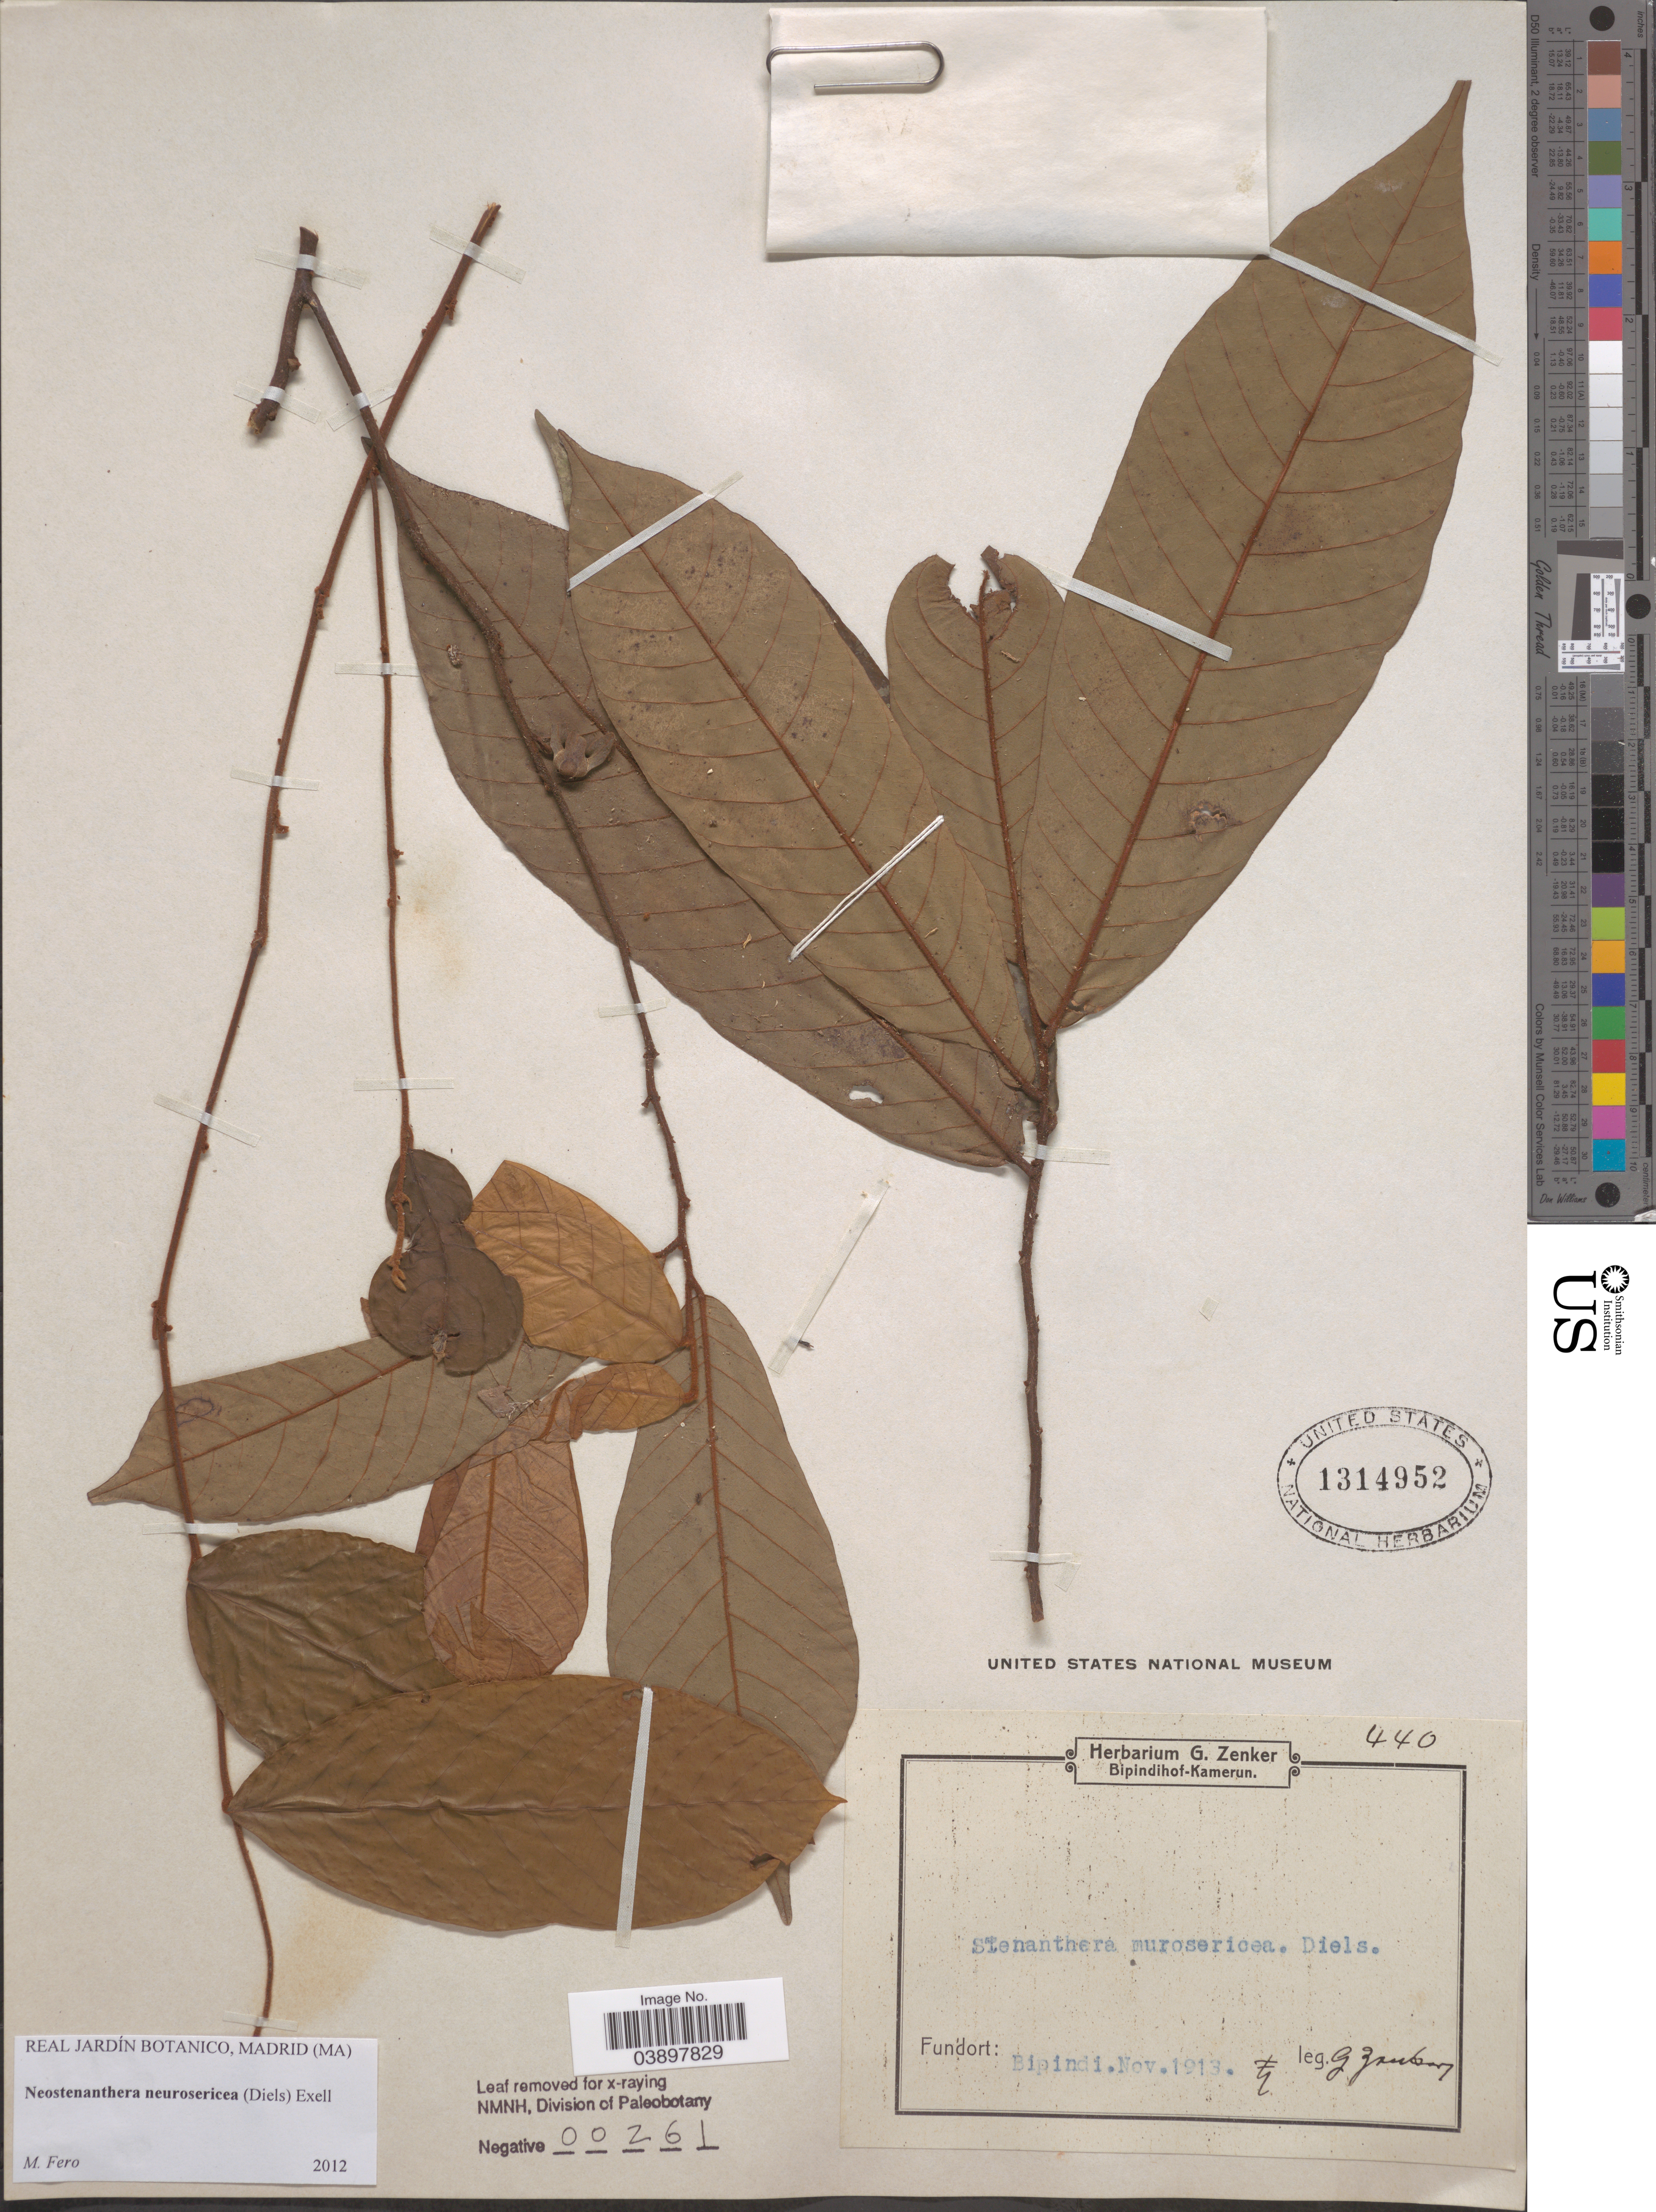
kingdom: Plantae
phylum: Tracheophyta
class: Magnoliopsida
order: Magnoliales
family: Annonaceae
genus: Neostenanthera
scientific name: Neostenanthera neurosericea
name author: (Diels) Exell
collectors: G. Zanteny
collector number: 440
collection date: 1913-11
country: Cameroon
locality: Bipindi.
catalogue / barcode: US 1314952